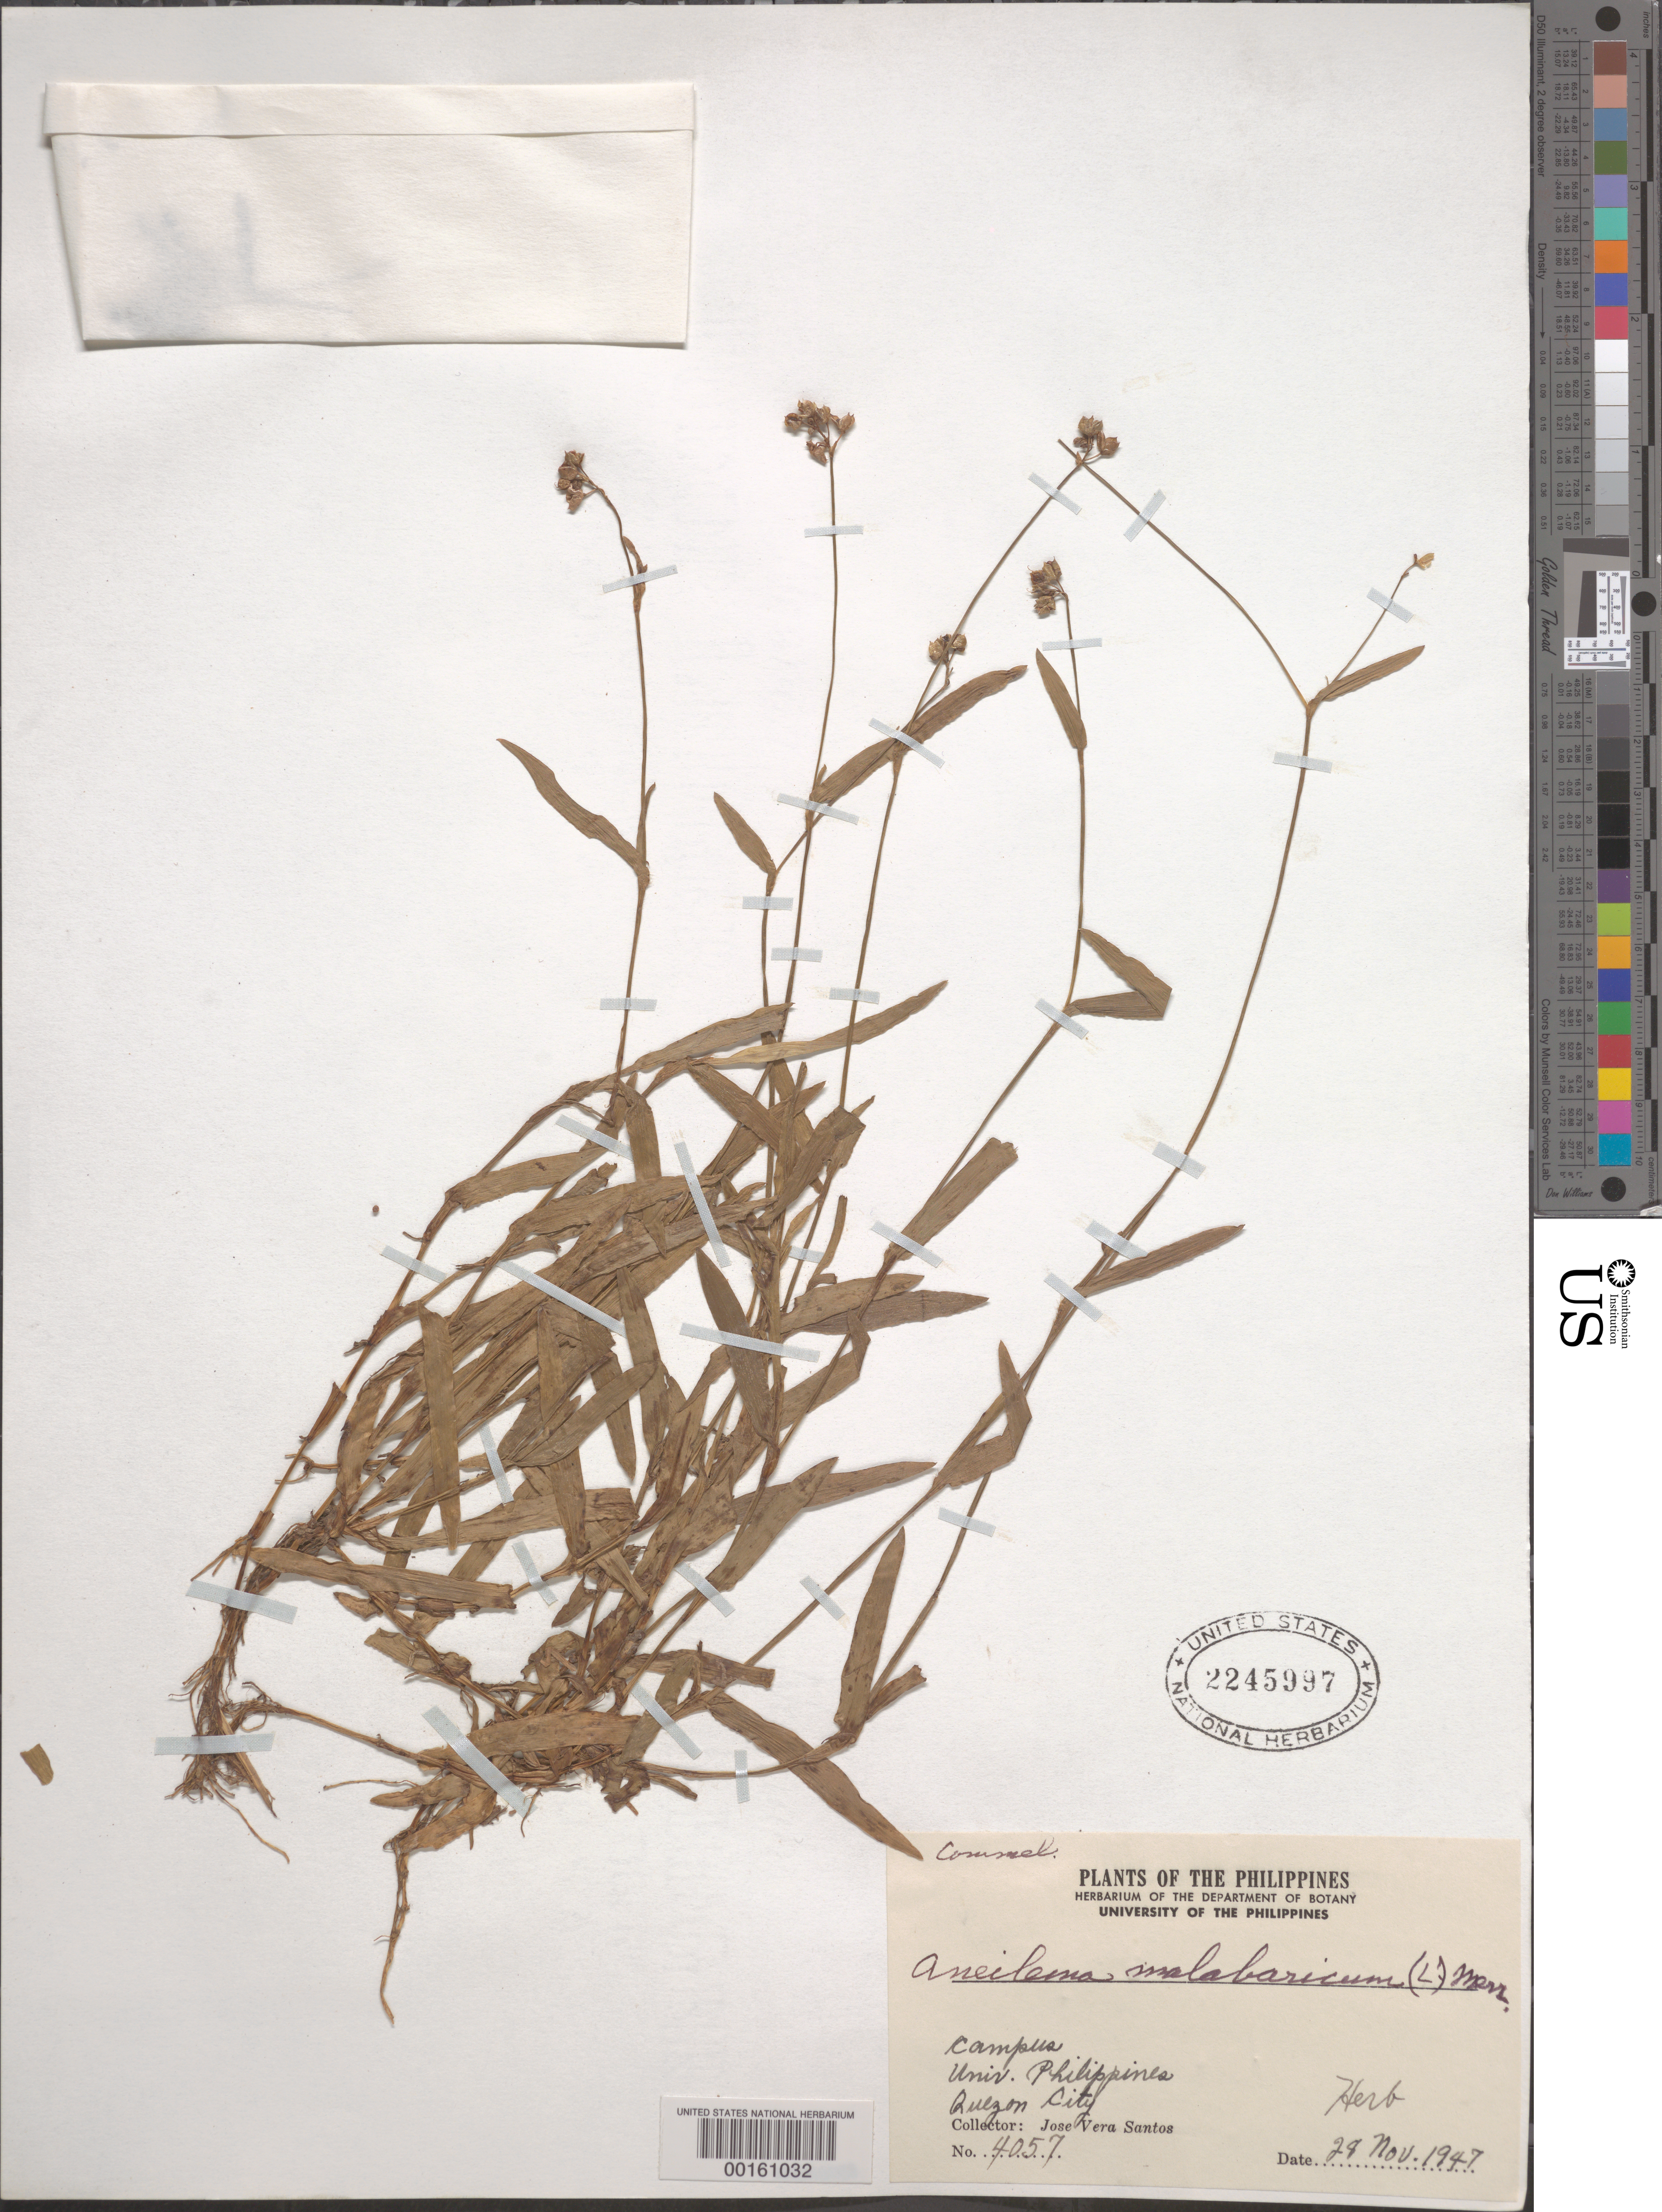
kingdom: Plantae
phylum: Tracheophyta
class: Liliopsida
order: Commelinales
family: Commelinaceae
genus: Murdannia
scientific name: Murdannia nudiflora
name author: (L.) Brenan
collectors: J. Santos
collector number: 4057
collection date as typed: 28 Nov 1947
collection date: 1947-11-28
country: Philippines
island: Luzon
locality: Quezon city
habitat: University campus grounds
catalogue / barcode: US 2245997